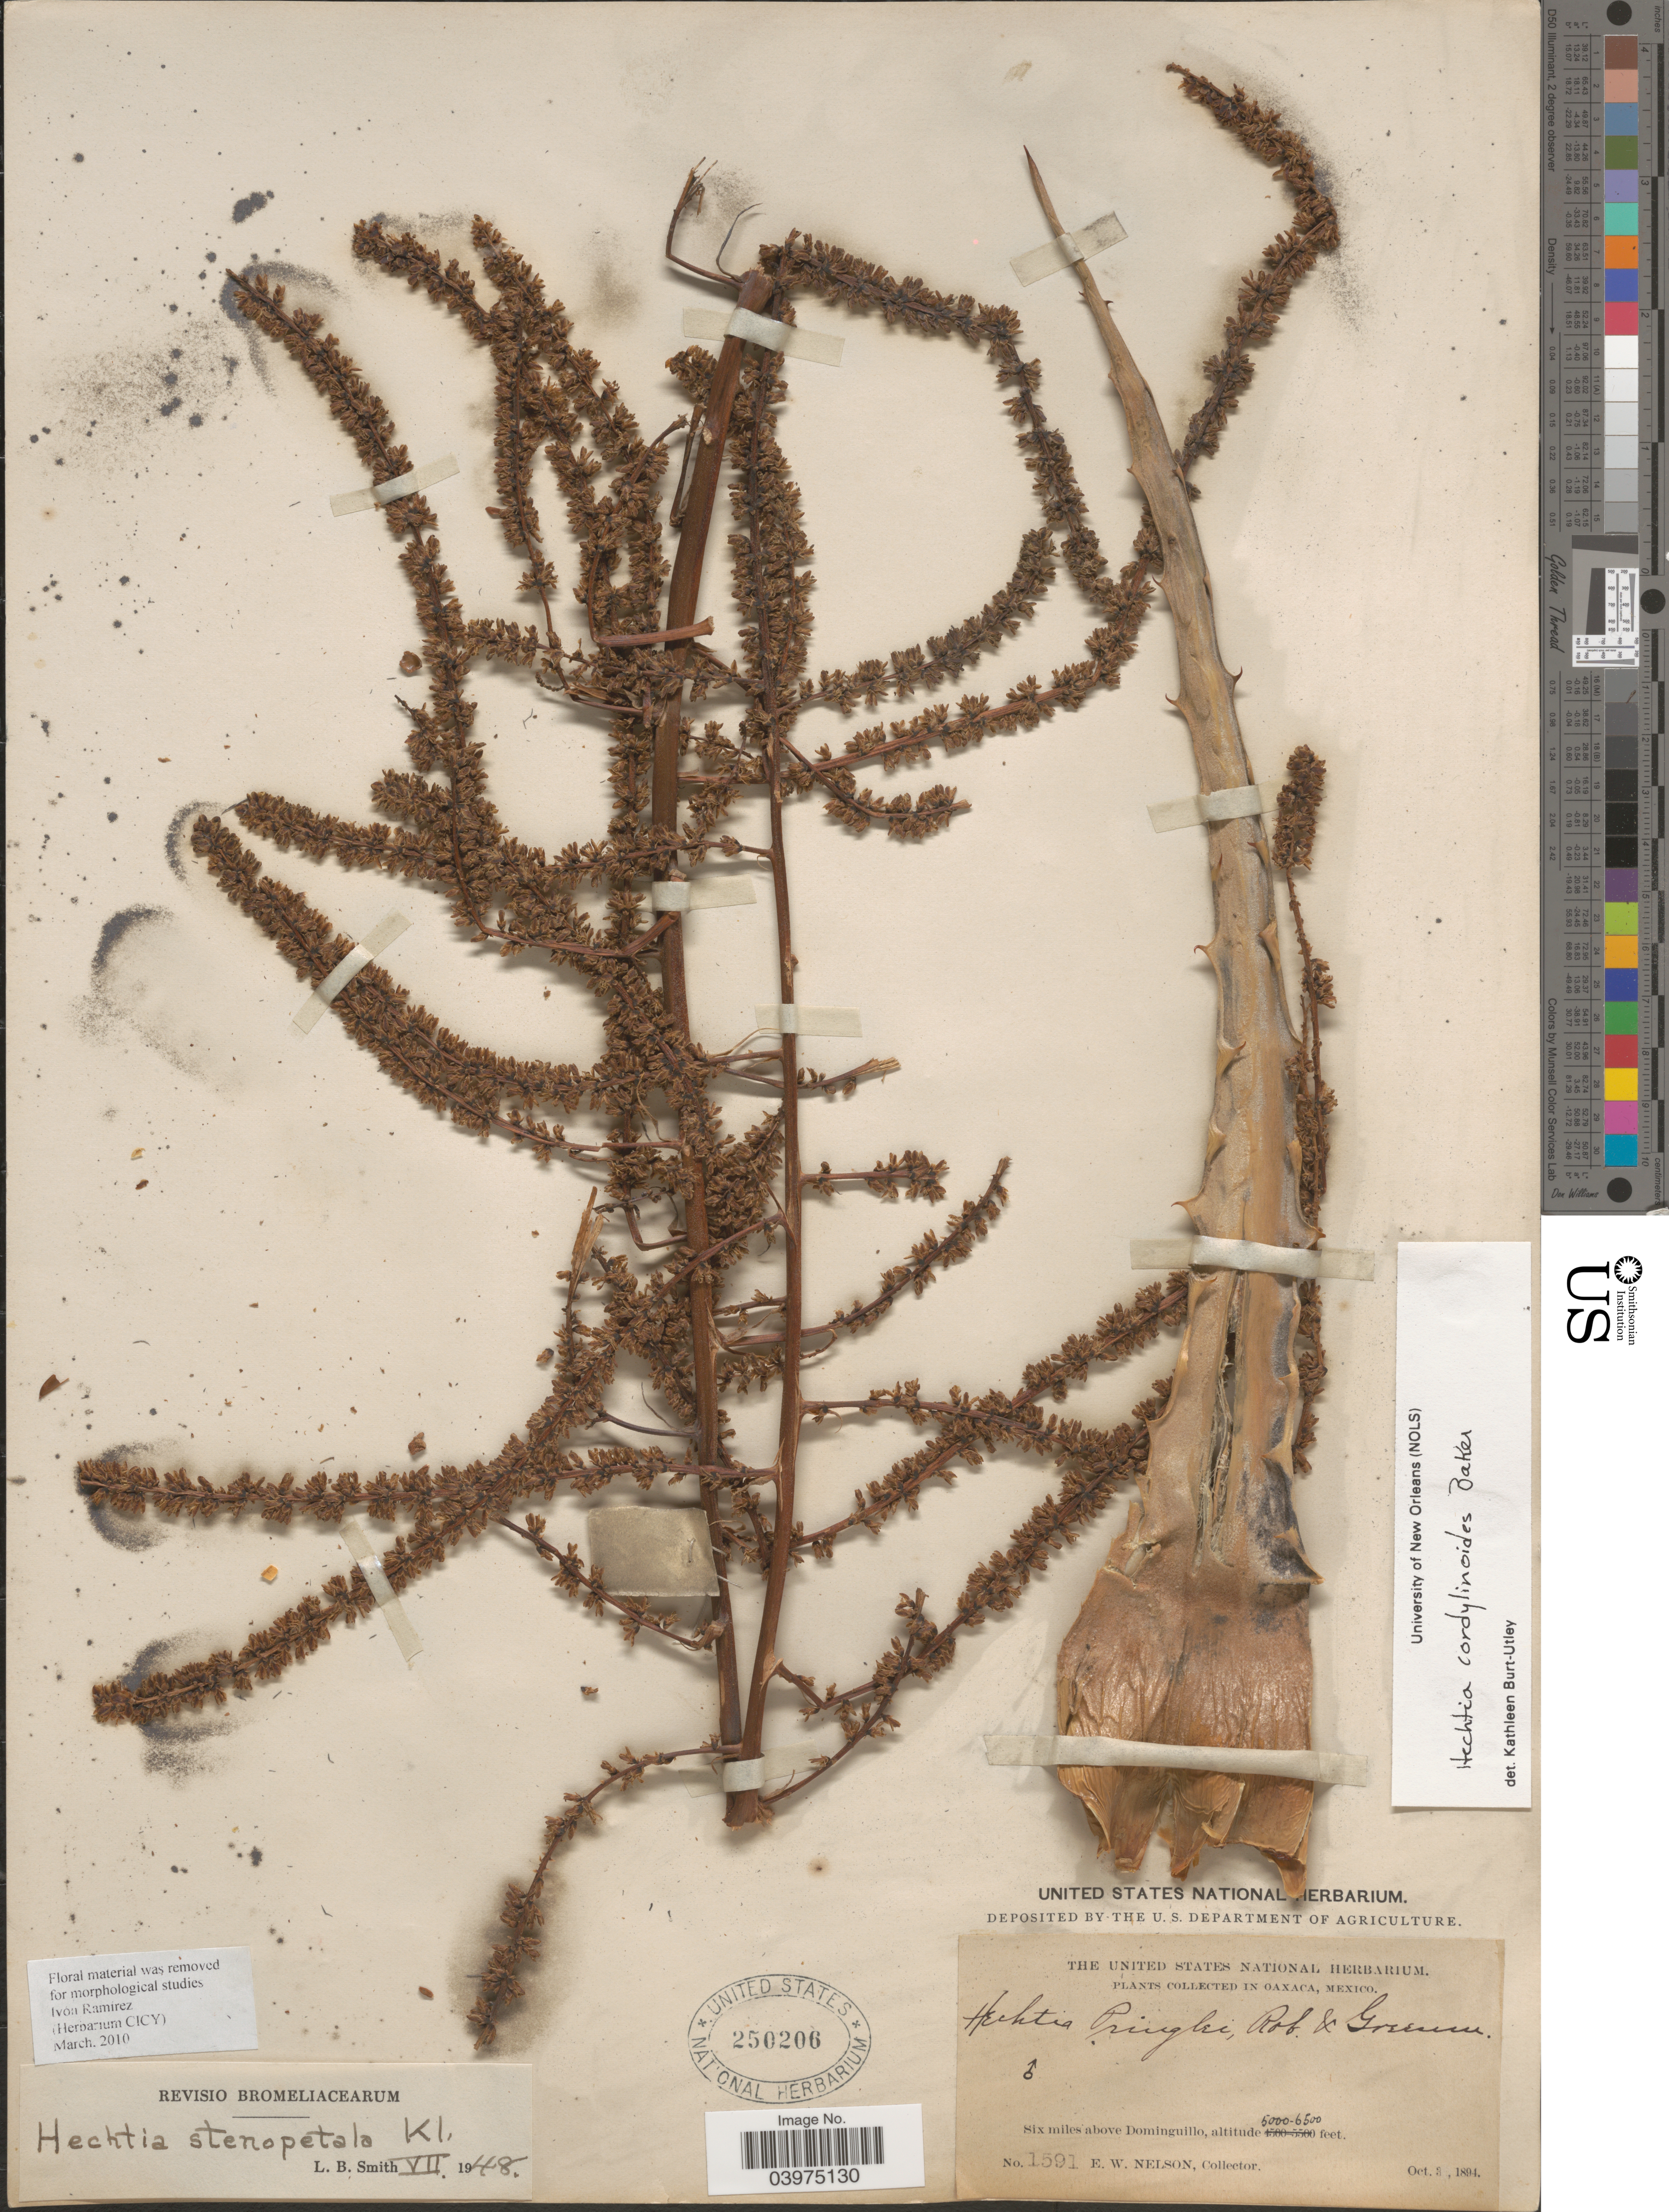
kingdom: Plantae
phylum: Tracheophyta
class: Liliopsida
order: Poales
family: Bromeliaceae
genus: Hechtia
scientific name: Hechtia cordylinoides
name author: Baker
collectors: E. W. Nelson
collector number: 1591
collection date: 1894-10-03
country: Mexico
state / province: Oaxaca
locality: Six miles above Dominguillo.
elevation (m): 1524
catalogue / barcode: US 250206